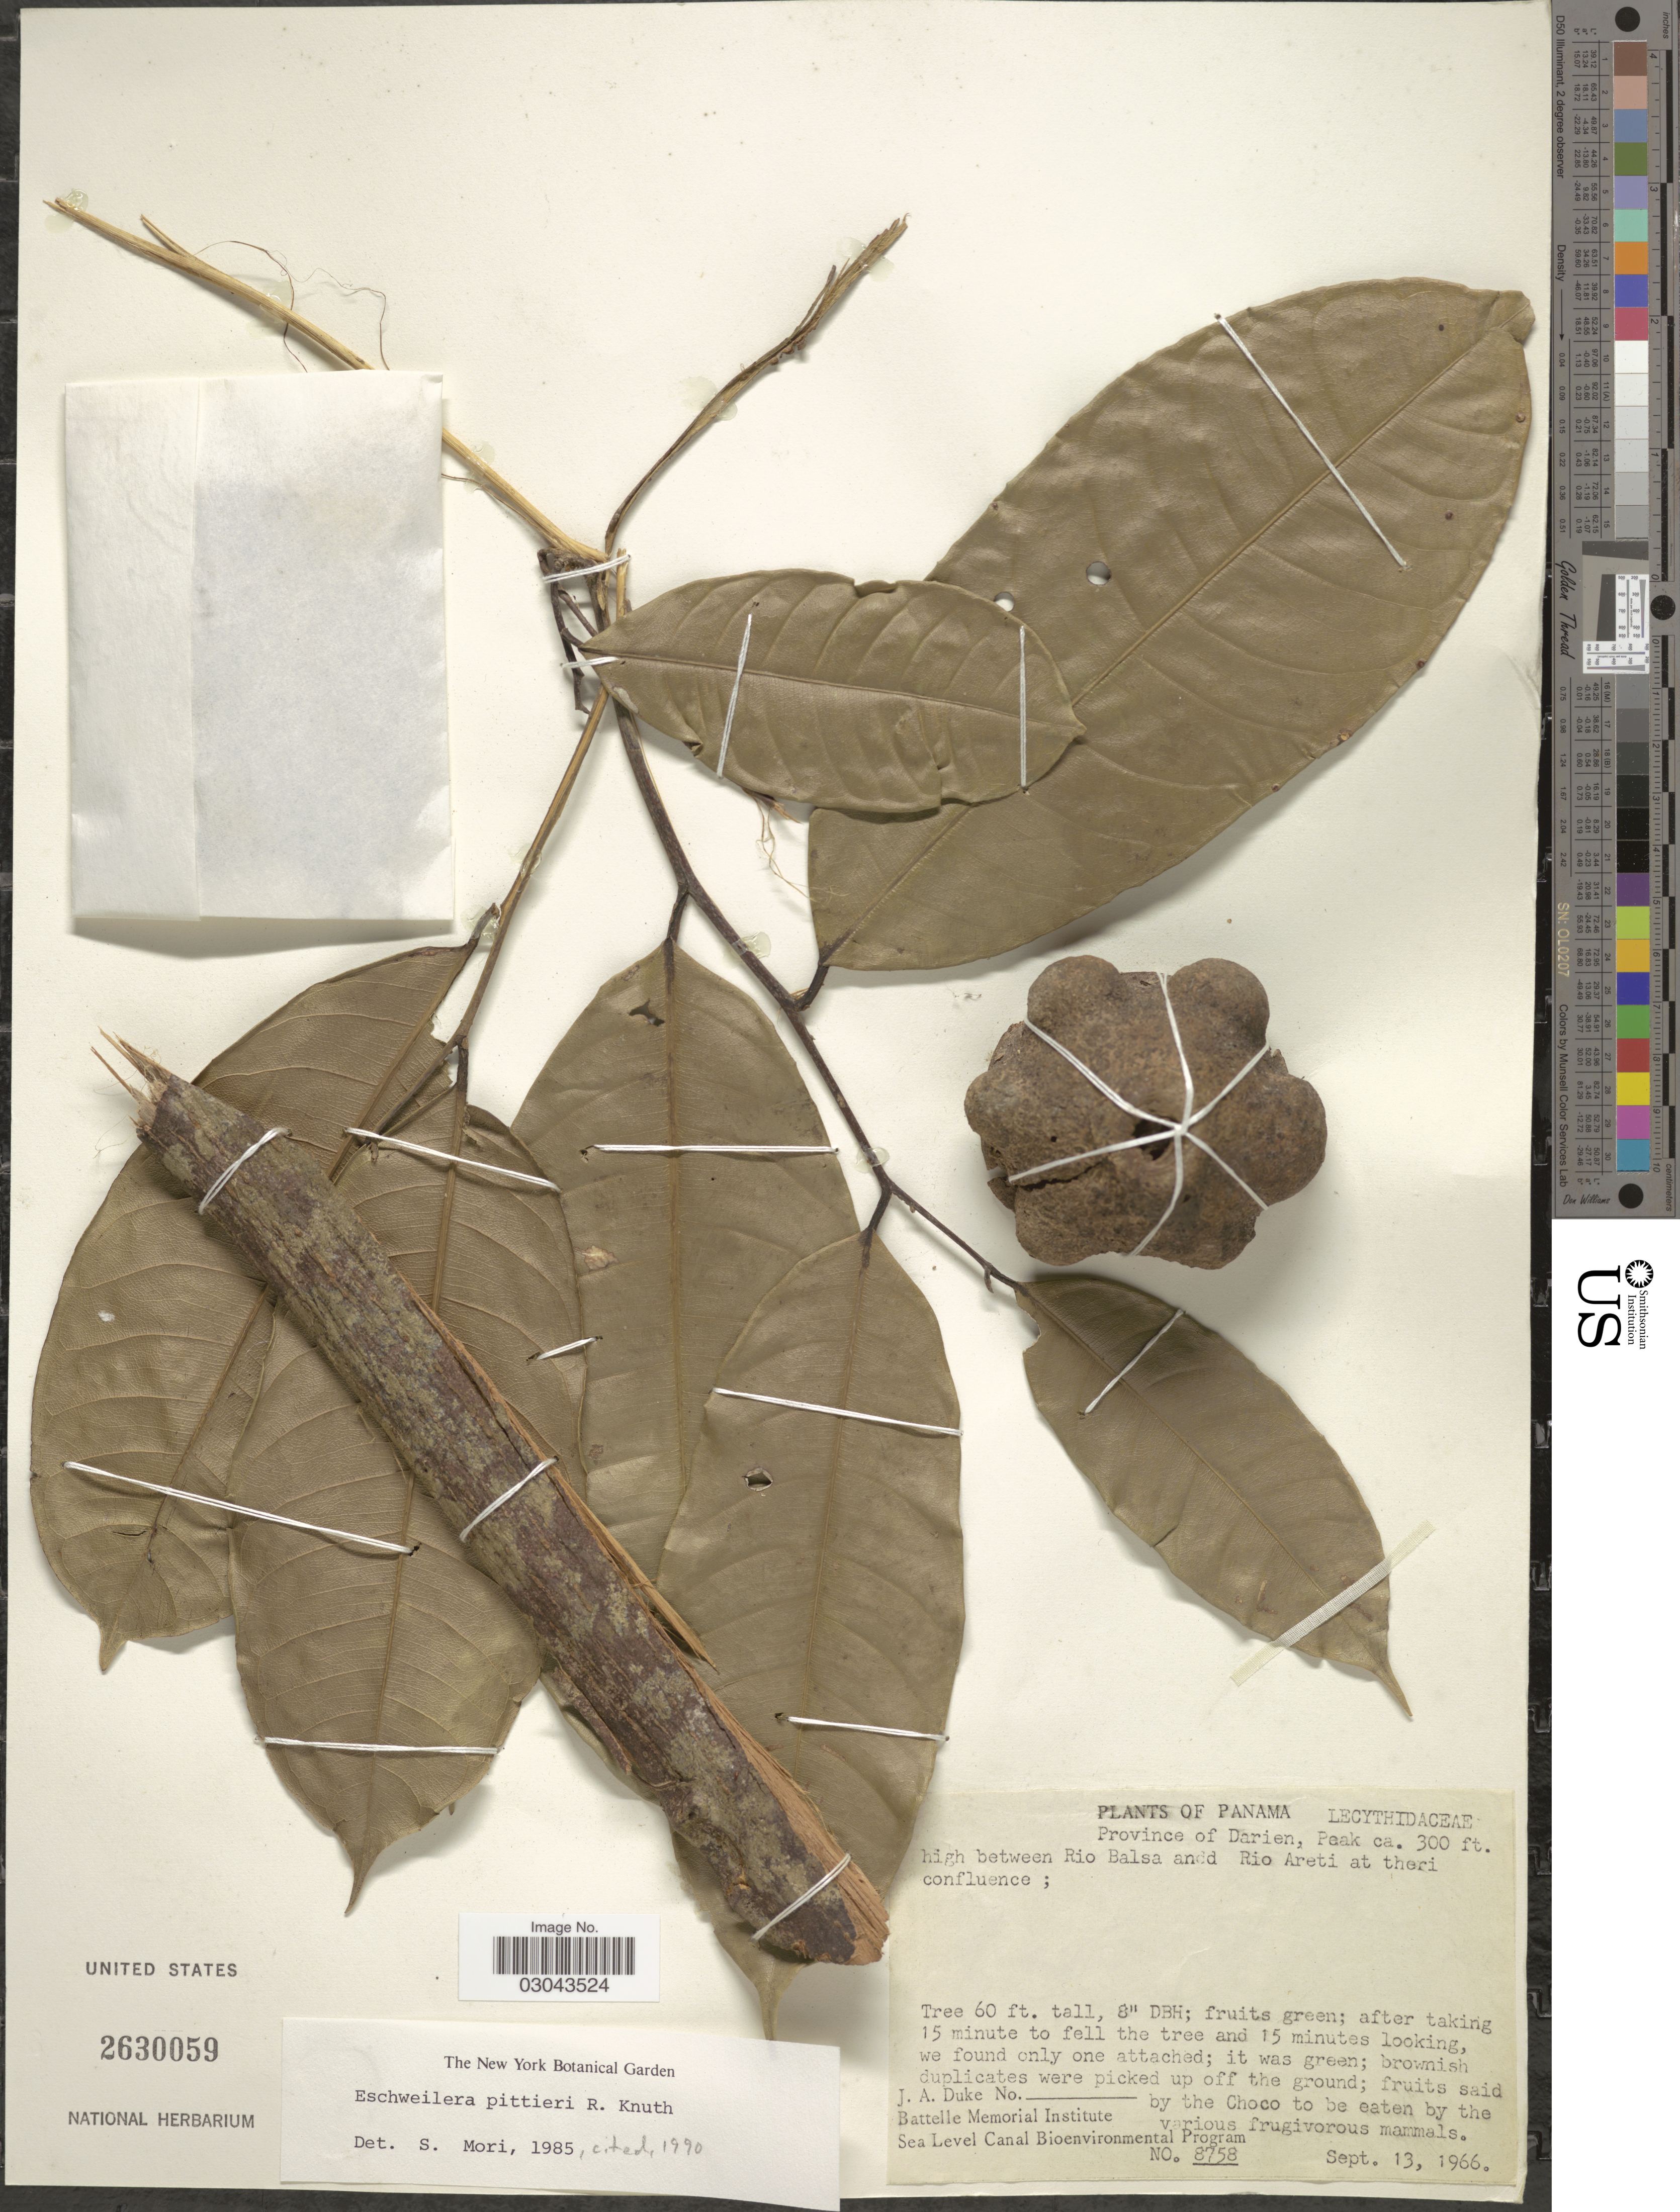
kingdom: Plantae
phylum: Tracheophyta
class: Magnoliopsida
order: Ericales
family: Lecythidaceae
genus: Eschweilera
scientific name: Eschweilera pittieri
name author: R. Knuth in Engl.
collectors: J. A. Duke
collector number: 8758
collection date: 1966-09-13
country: Panama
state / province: Darién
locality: Peak, between Rio Balsa and Rio Areti at theri confluence.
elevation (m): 91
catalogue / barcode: US 2630059